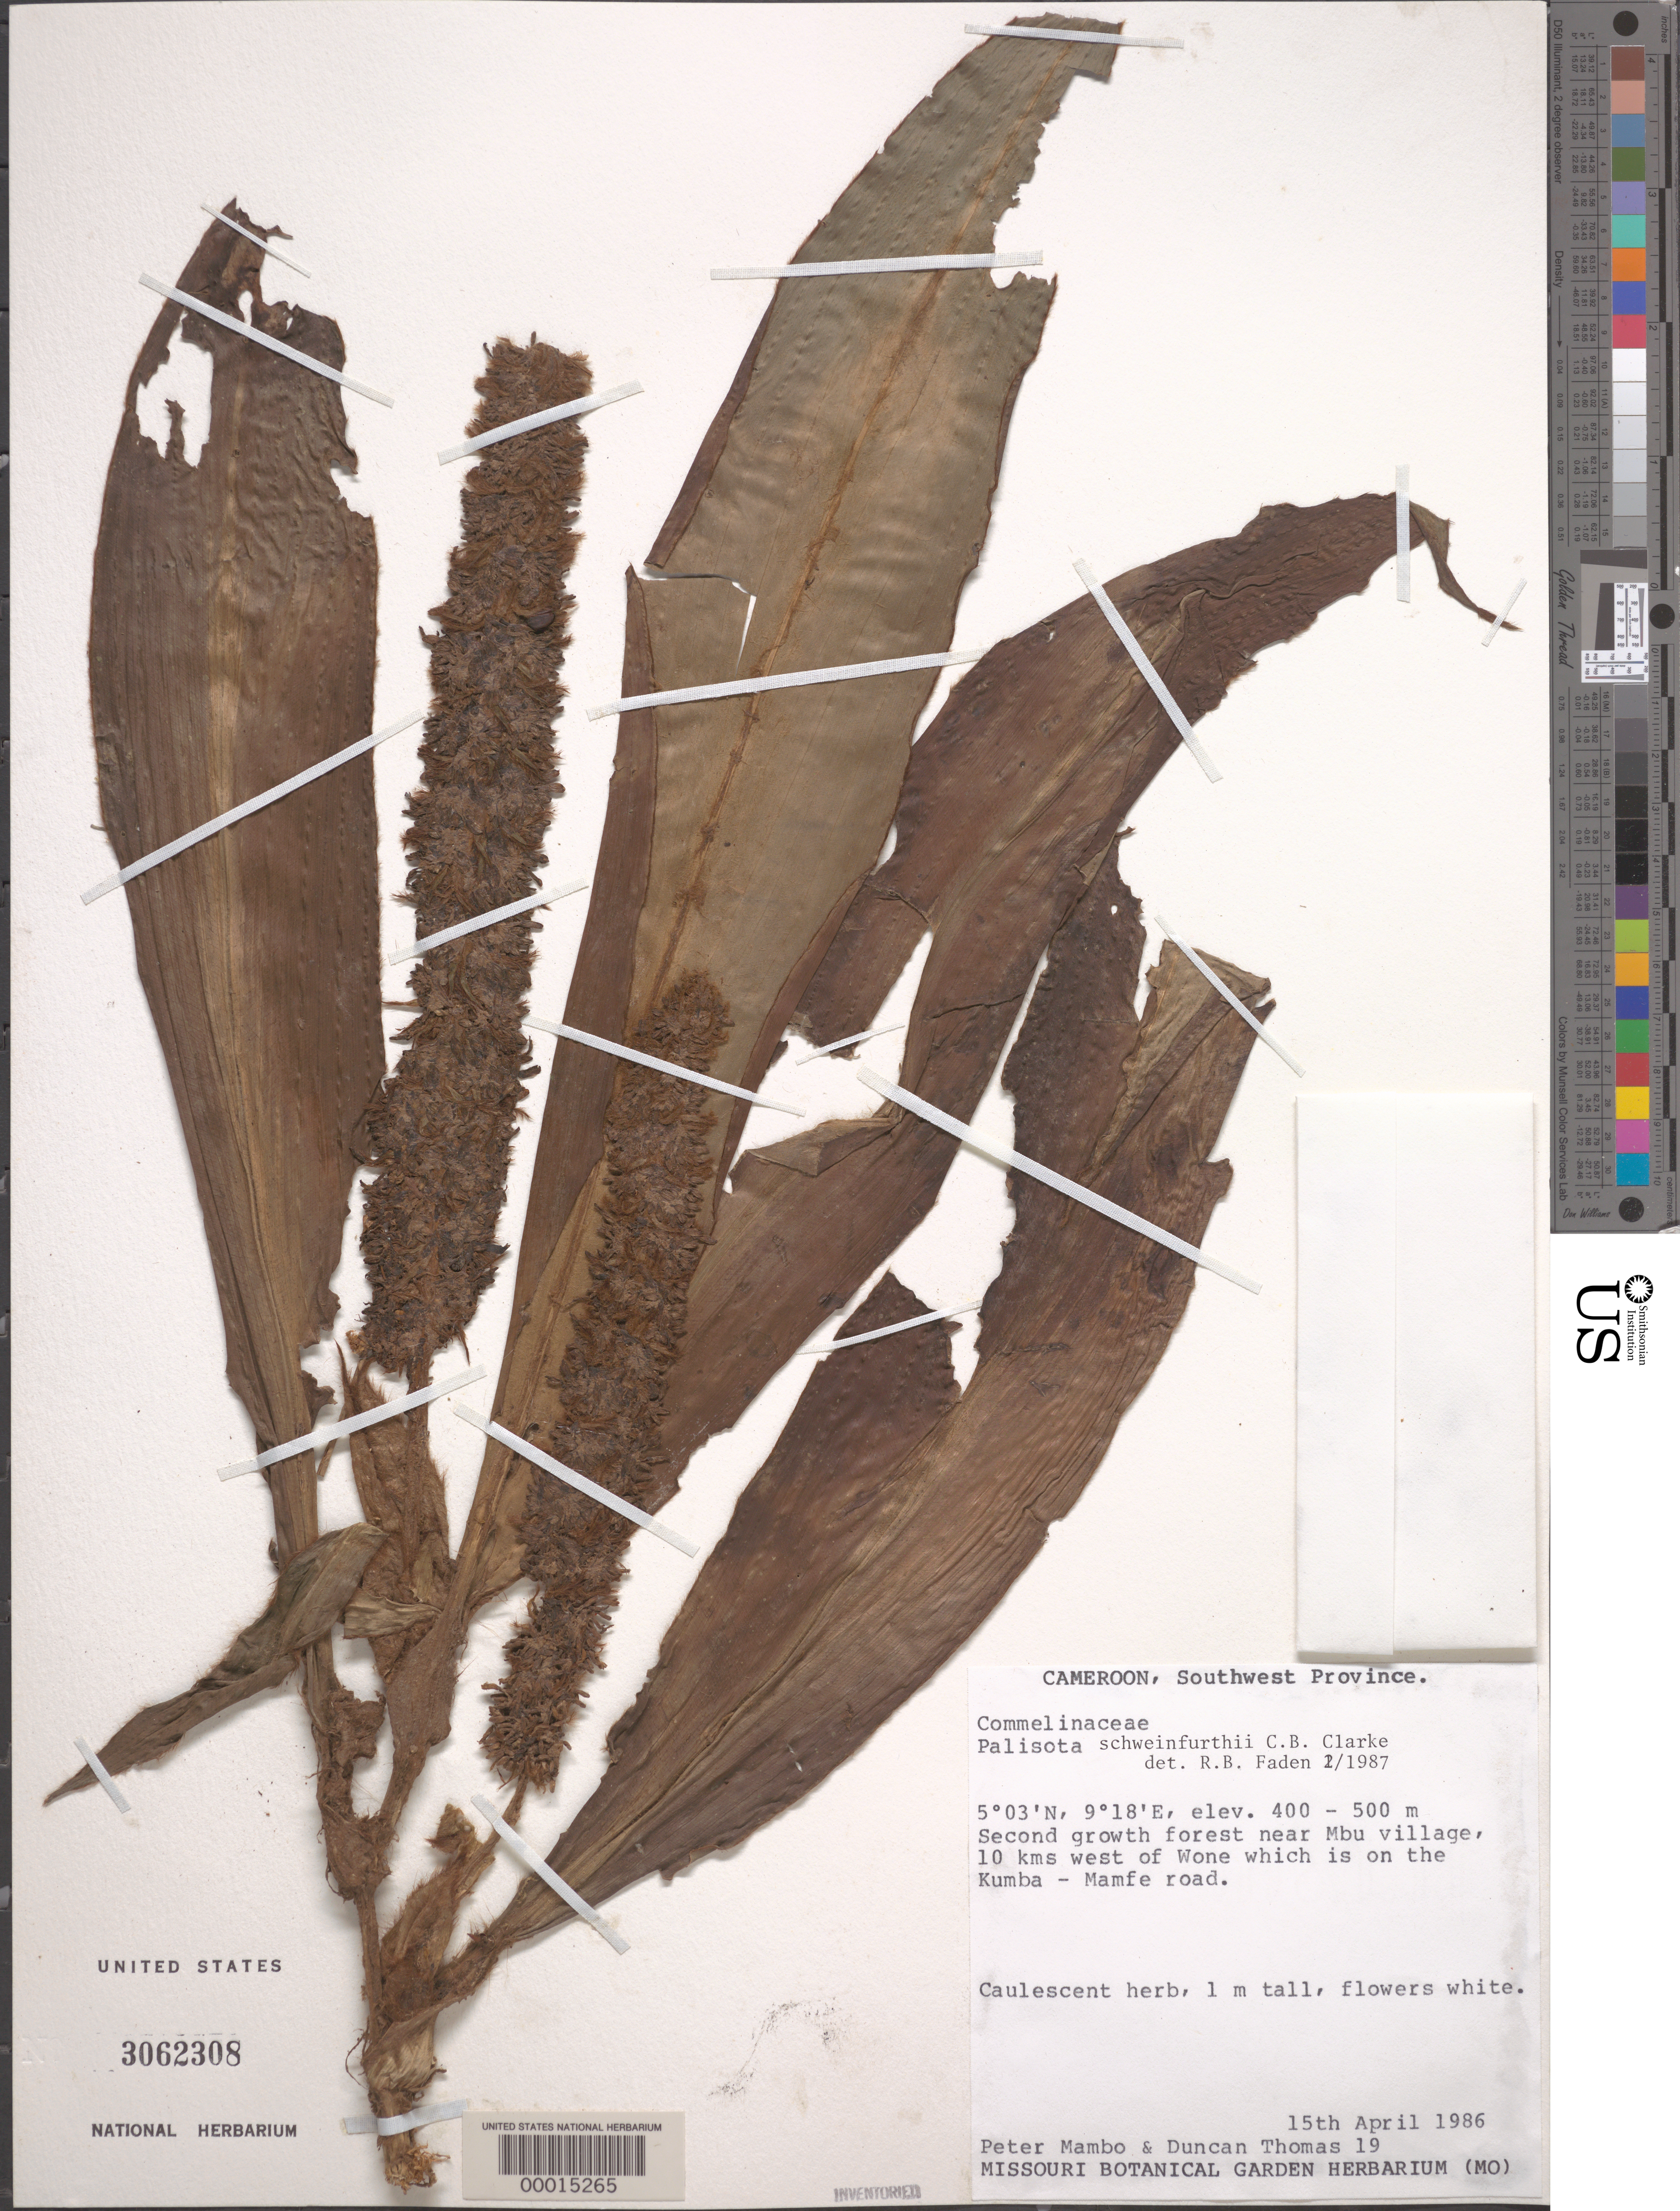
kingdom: Plantae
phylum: Tracheophyta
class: Liliopsida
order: Commelinales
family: Commelinaceae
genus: Palisota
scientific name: Palisota schweinfurthii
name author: C.B. Clarke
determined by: Faden, Robert B., (US), Smithsonian Institution - National Museum of Natural History (UNITED STATES)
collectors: P. Mambo & D. W. Thomas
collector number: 19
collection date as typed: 15 Apr 1986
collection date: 1986-04-15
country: Cameroon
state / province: Sud-Ouest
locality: Near mbu village, 10 kms w of wone, kumba-mamfe rd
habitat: Secondary growth forest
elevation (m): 400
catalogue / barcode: US 3062308